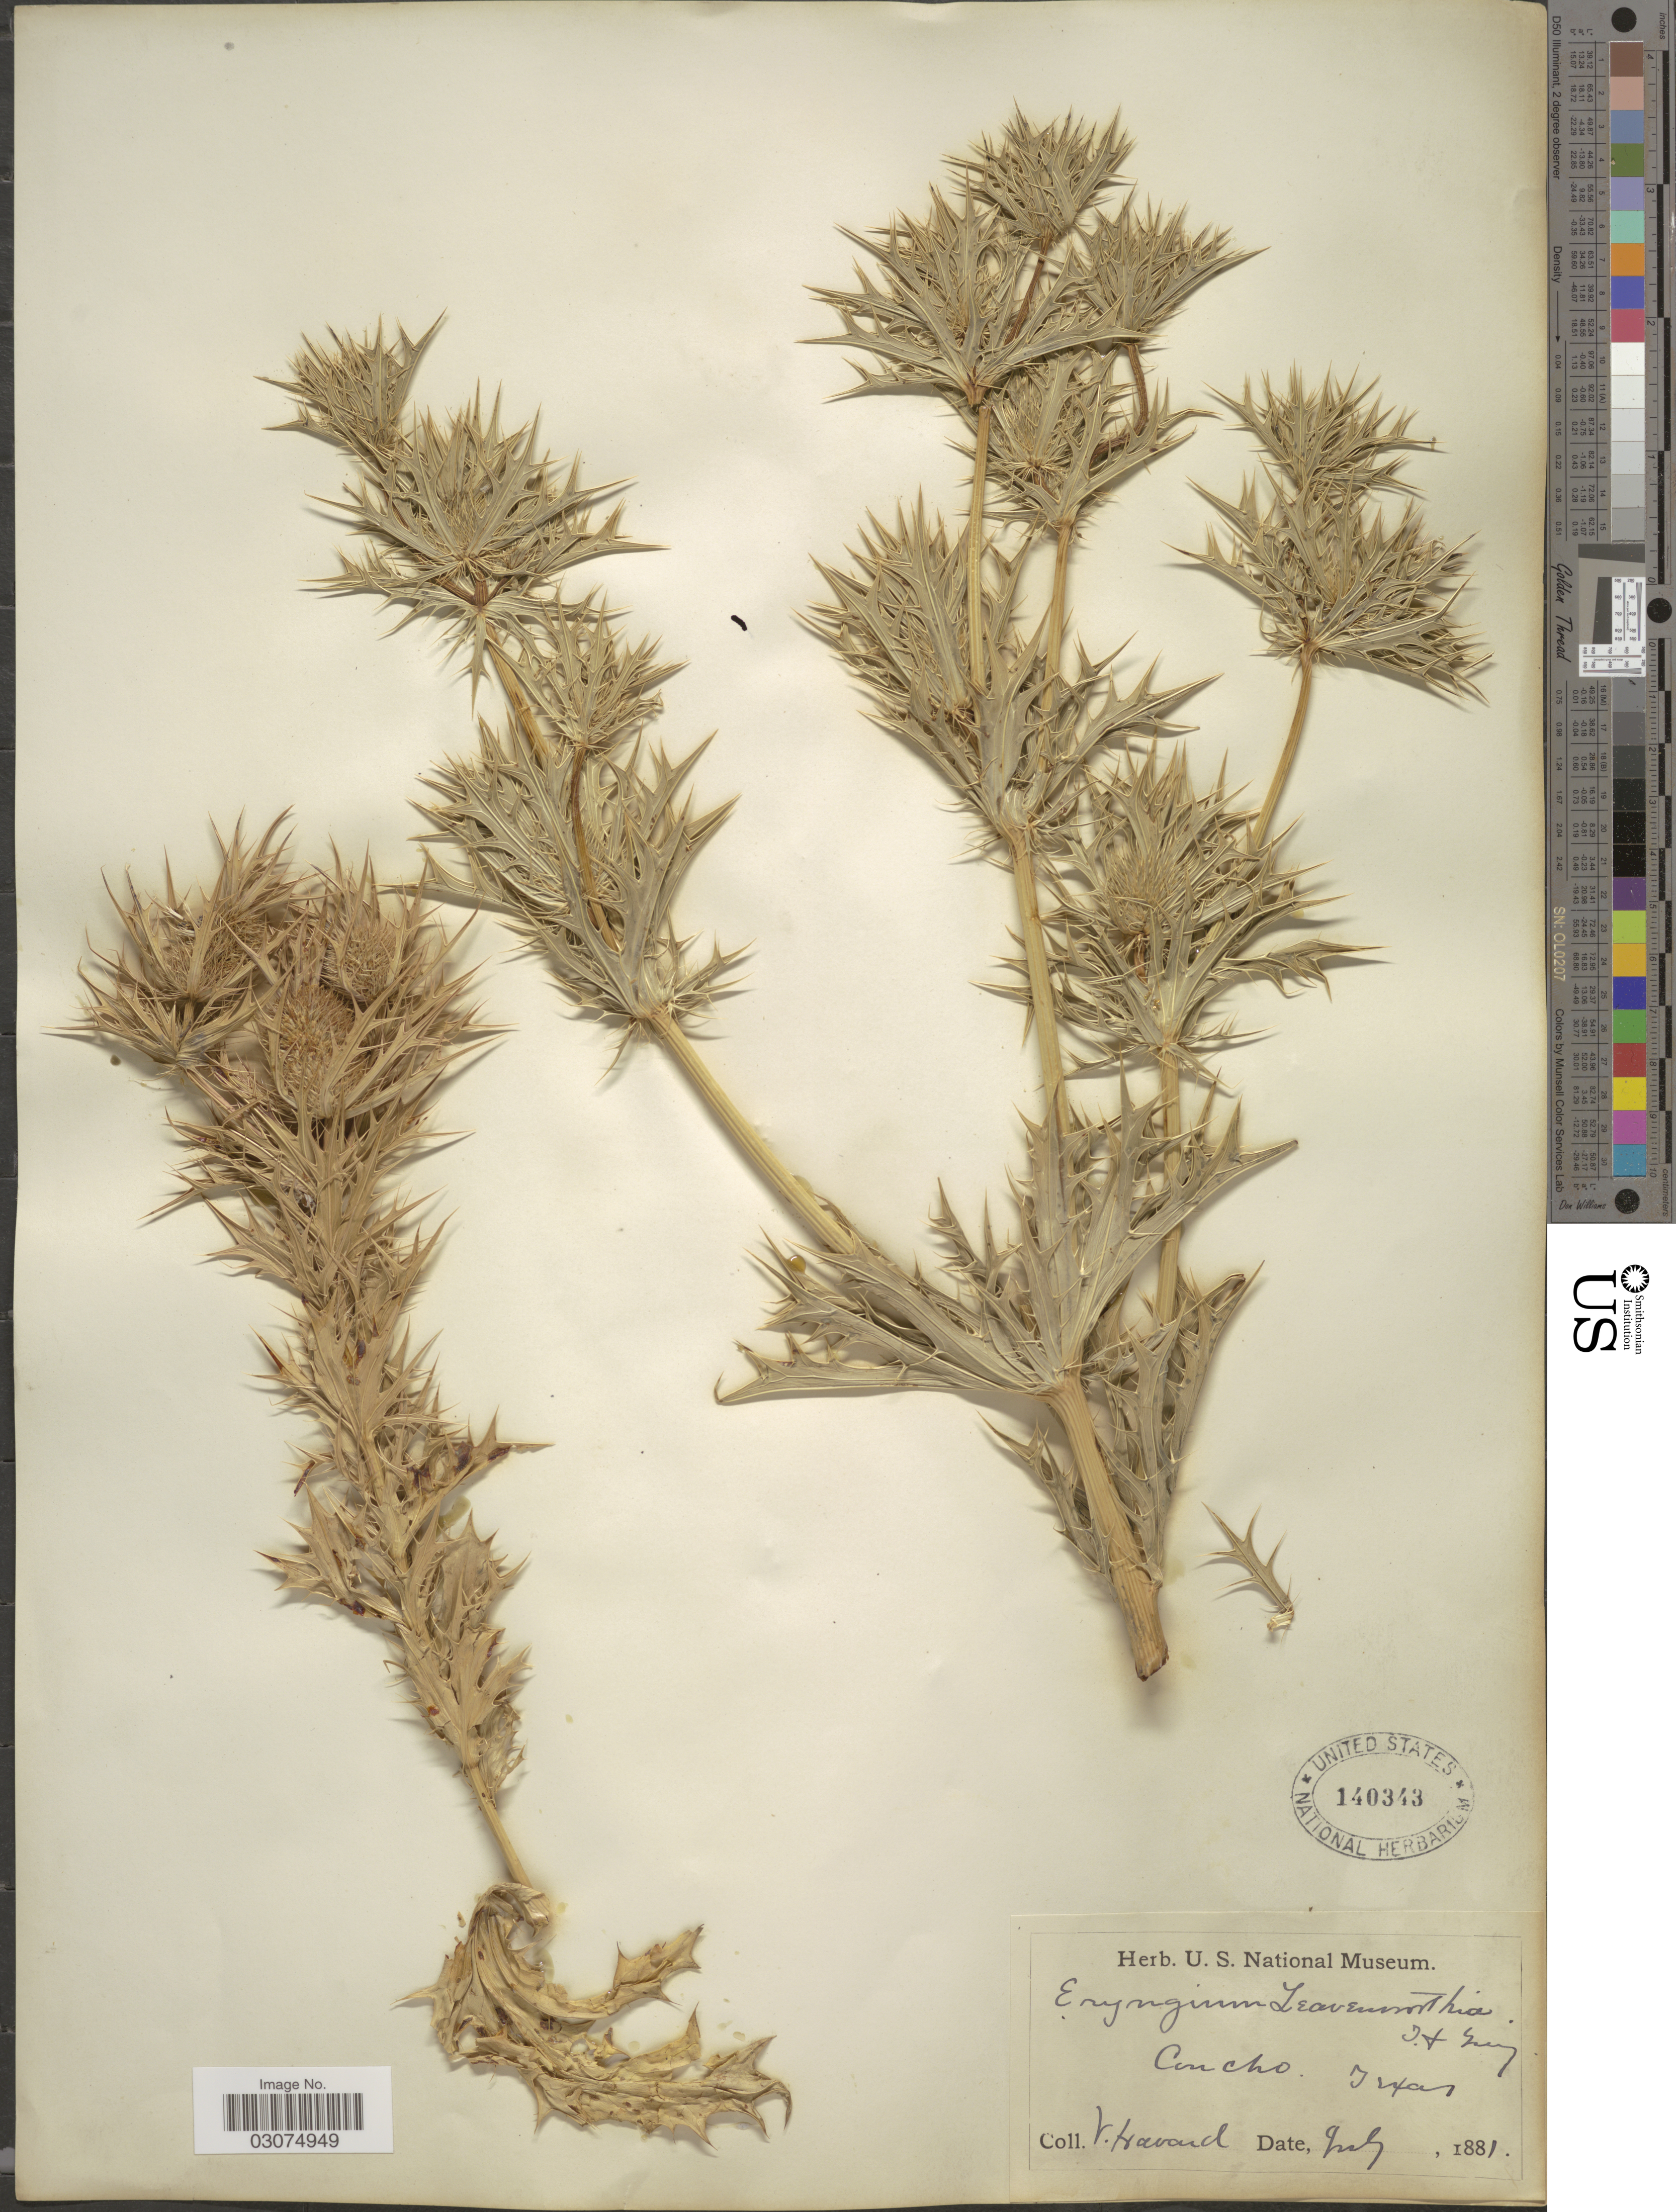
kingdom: Plantae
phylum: Tracheophyta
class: Magnoliopsida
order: Apiales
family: Apiaceae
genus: Eryngium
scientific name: Eryngium leavenworthii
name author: Torr. & A. Gray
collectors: V. Harvard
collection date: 1881-07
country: United States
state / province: Texas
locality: Concho.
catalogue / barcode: US 140343